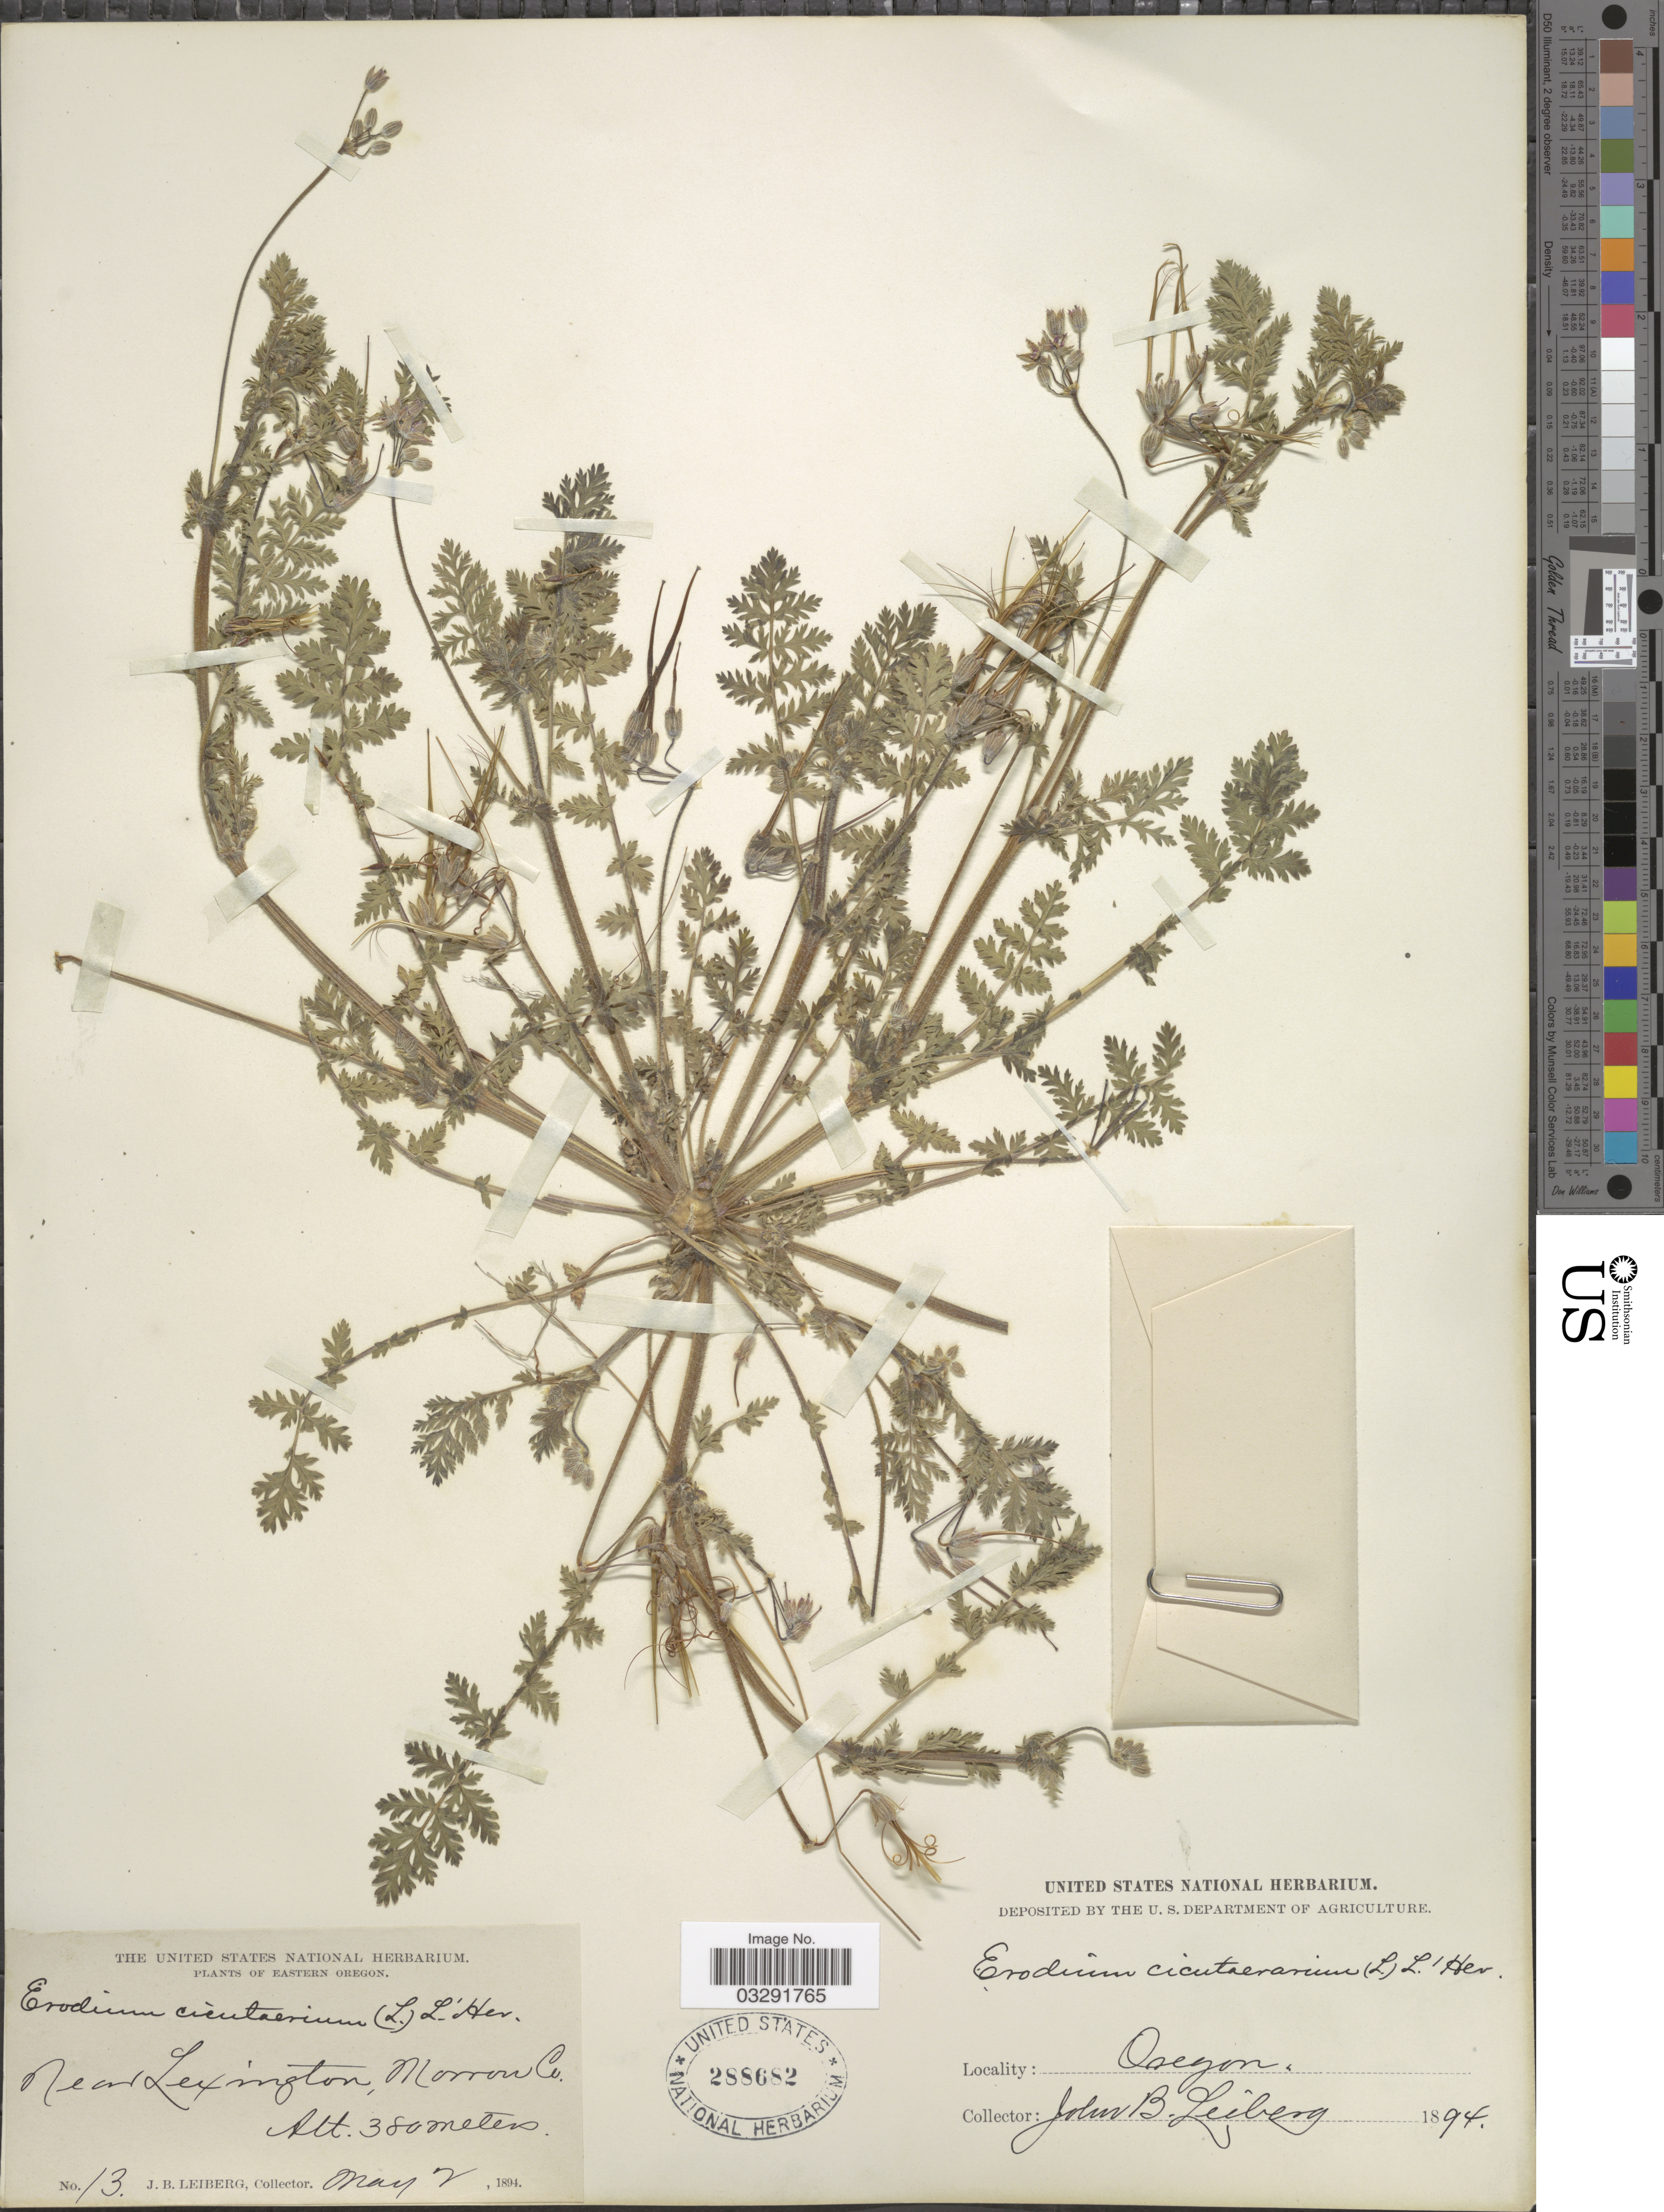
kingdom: Plantae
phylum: Tracheophyta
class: Magnoliopsida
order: Geraniales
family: Geraniaceae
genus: Erodium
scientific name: Erodium cicutarium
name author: (L.) L'Hér.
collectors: J. B. Leiberg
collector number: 13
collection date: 1894-05-02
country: United States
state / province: Oregon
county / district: Morrow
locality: Eastern Oregon. Near Lexington, Morrow Co.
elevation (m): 380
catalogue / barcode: US 288682